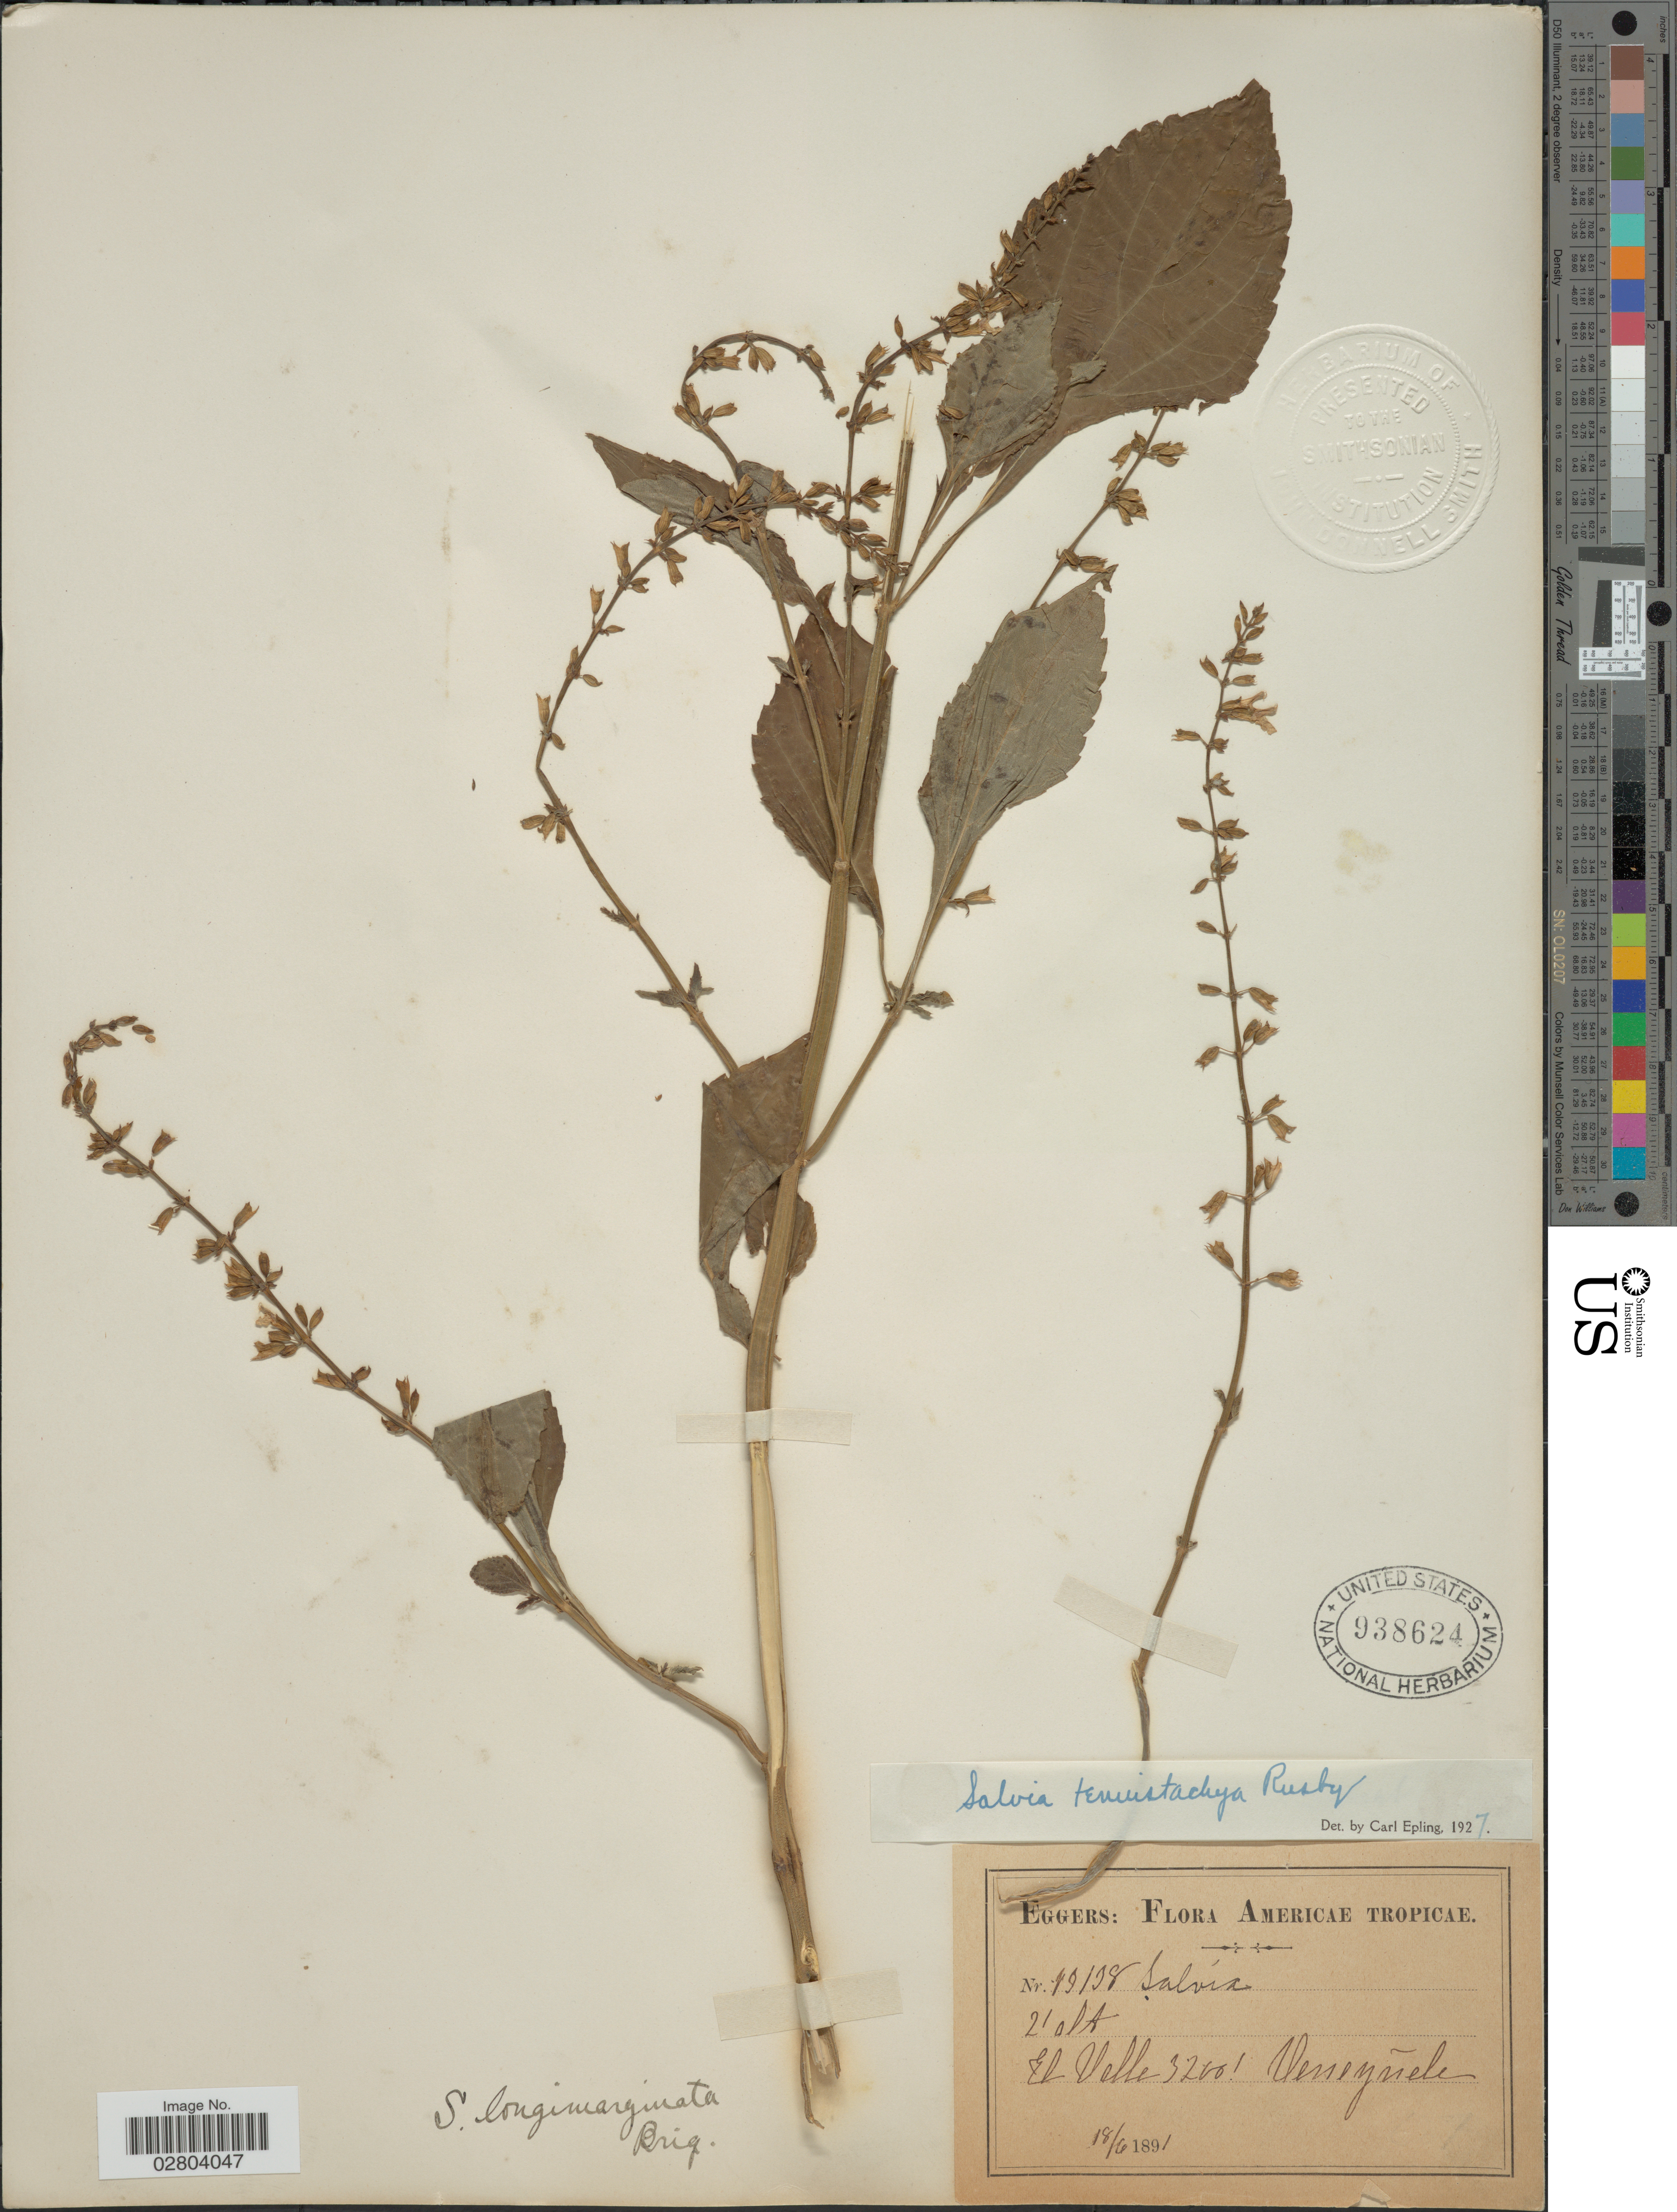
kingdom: Plantae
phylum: Tracheophyta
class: Magnoliopsida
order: Lamiales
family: Lamiaceae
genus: Salvia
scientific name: Salvia angulata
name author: Benth.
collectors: -. Eggers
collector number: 19138*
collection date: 1891-06-18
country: Venezuela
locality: Americae Tropicae. El Valle.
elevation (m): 975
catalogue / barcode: US 938624